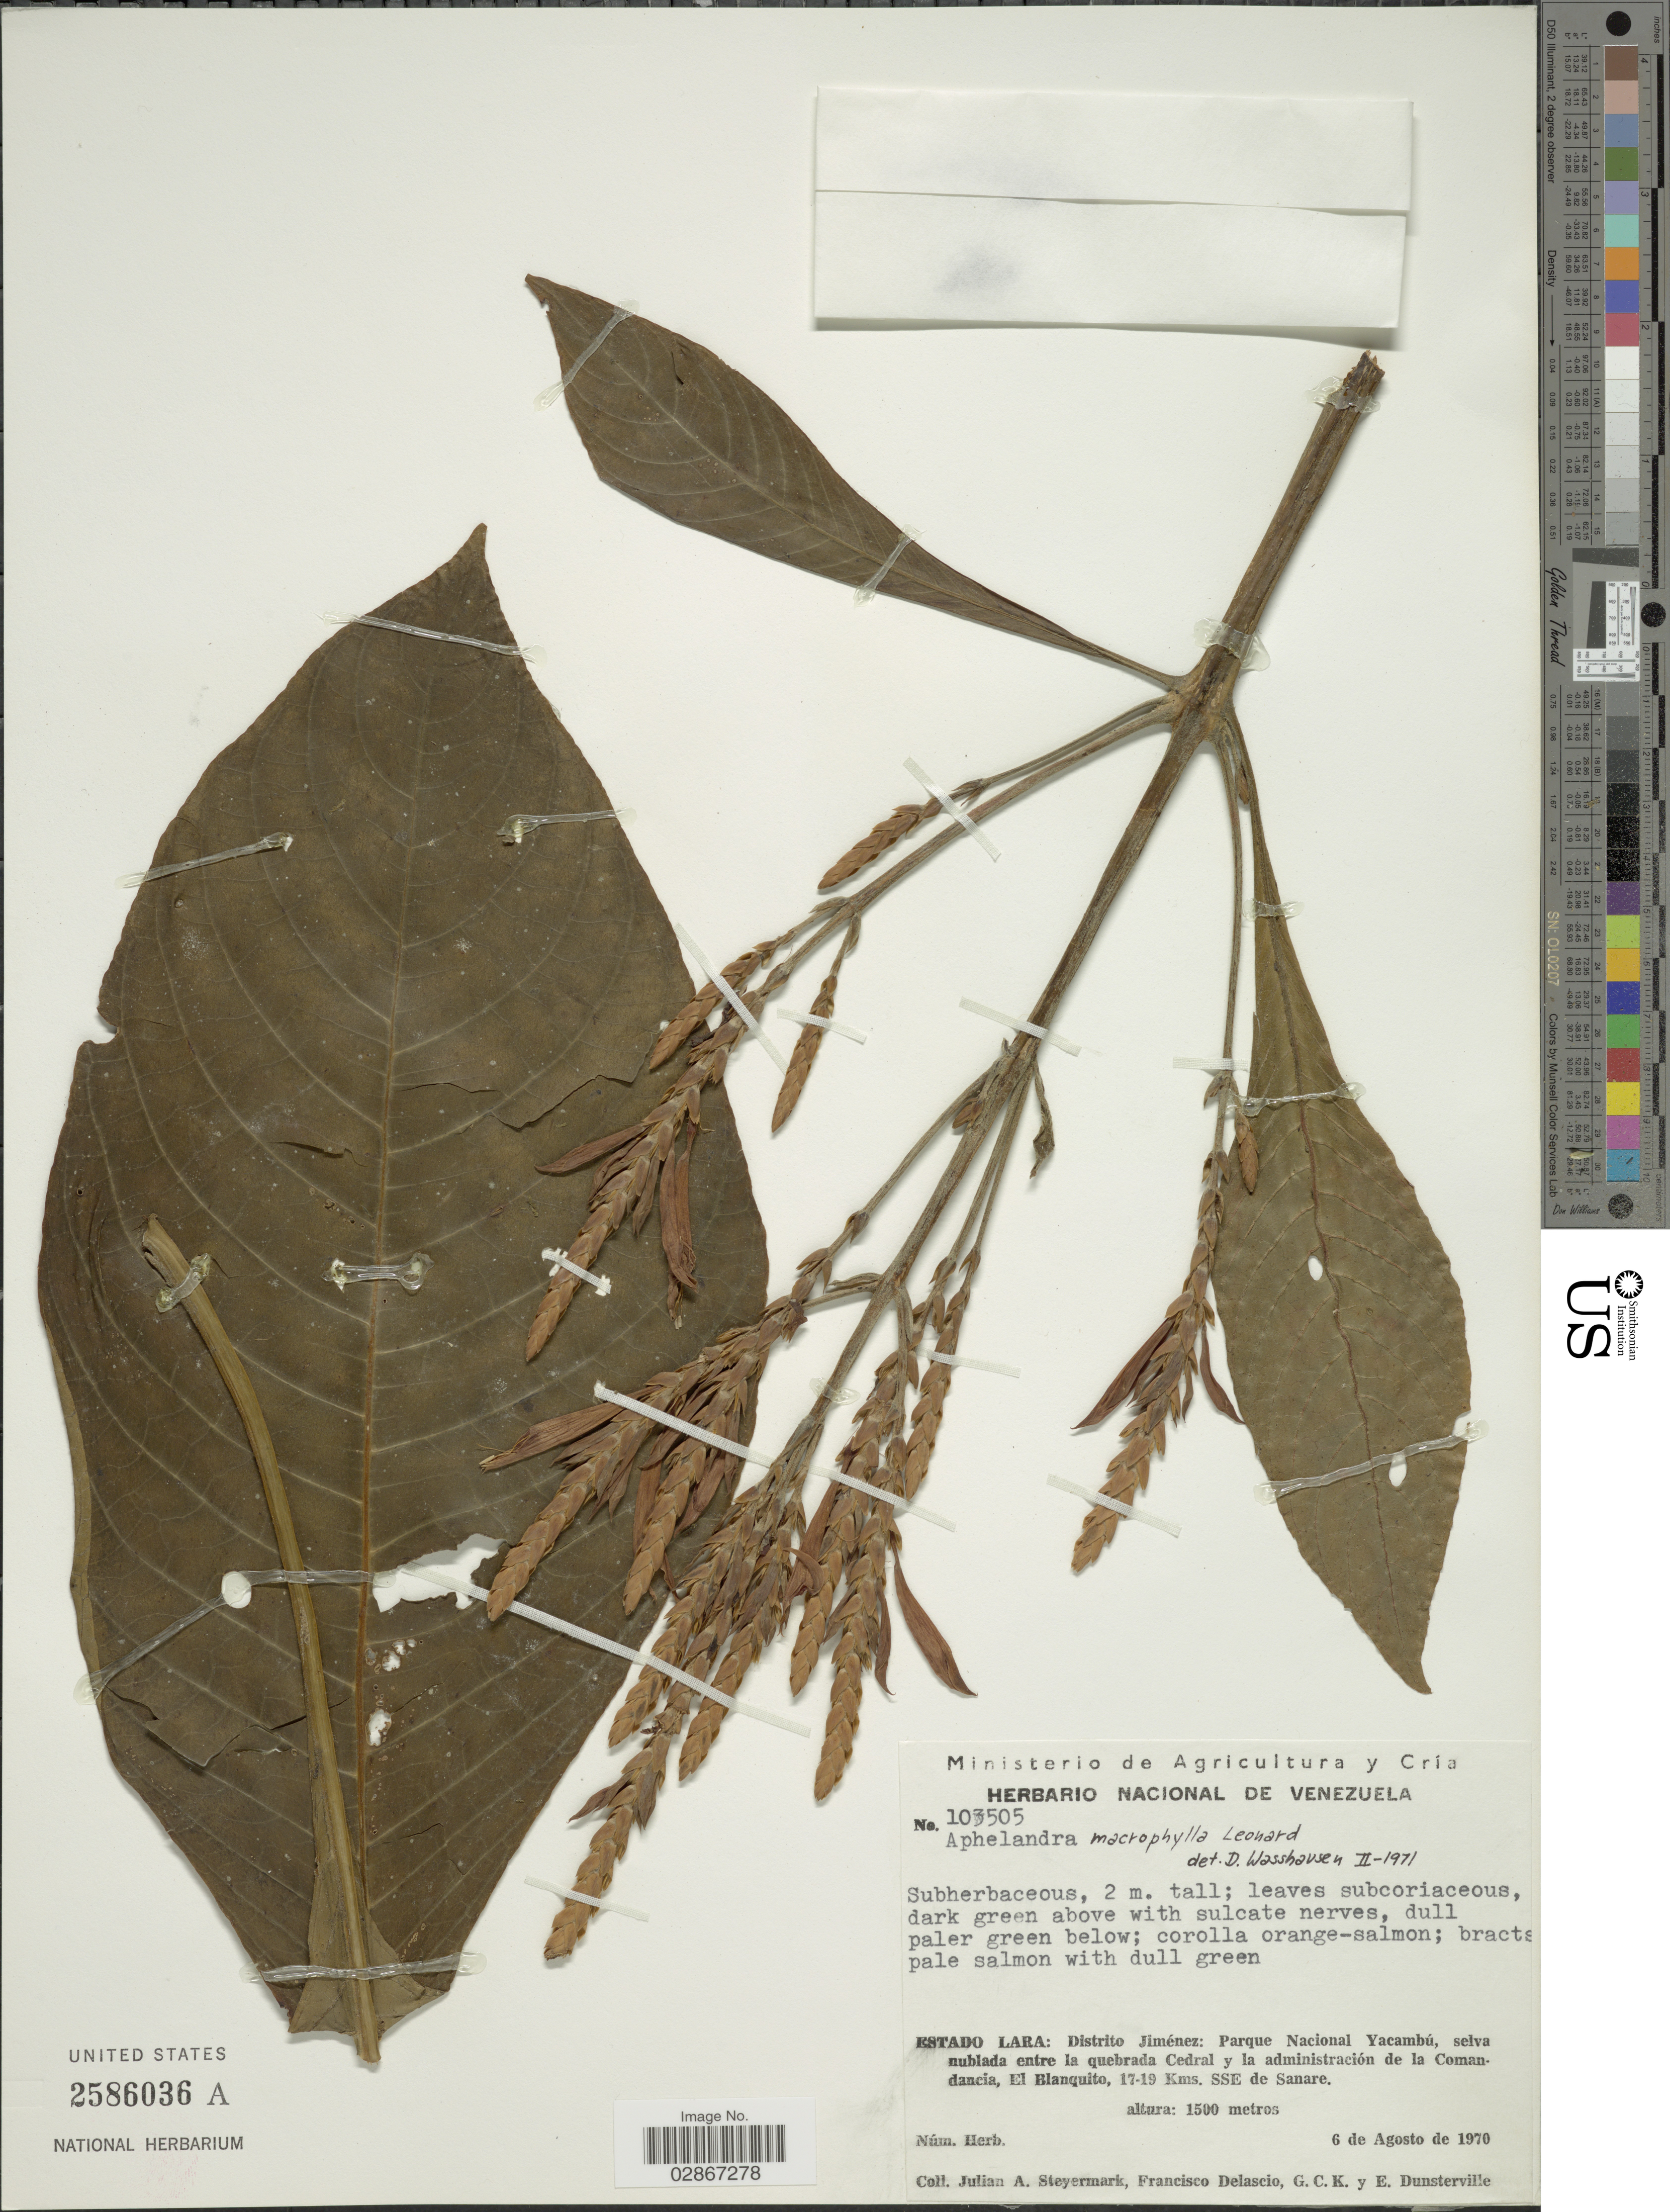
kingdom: Plantae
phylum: Tracheophyta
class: Magnoliopsida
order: Lamiales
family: Acanthaceae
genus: Aphelandra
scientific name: Aphelandra macrophylla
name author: Leonard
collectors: J. Steyermark, F. Delascio, G. C. K. Dunsterville & E. Dunsterville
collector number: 103505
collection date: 1970-08-06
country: Venezuela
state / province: Lara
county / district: Jiménez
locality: Distrito Jiménez: Parque Nacional Yacambú, selva nublada entre la quebrada Cedral y la administración de la Comandancia, El Blanquito, 17-19 Kms. SSE de Sanare.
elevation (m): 1500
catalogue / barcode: US 2586036A